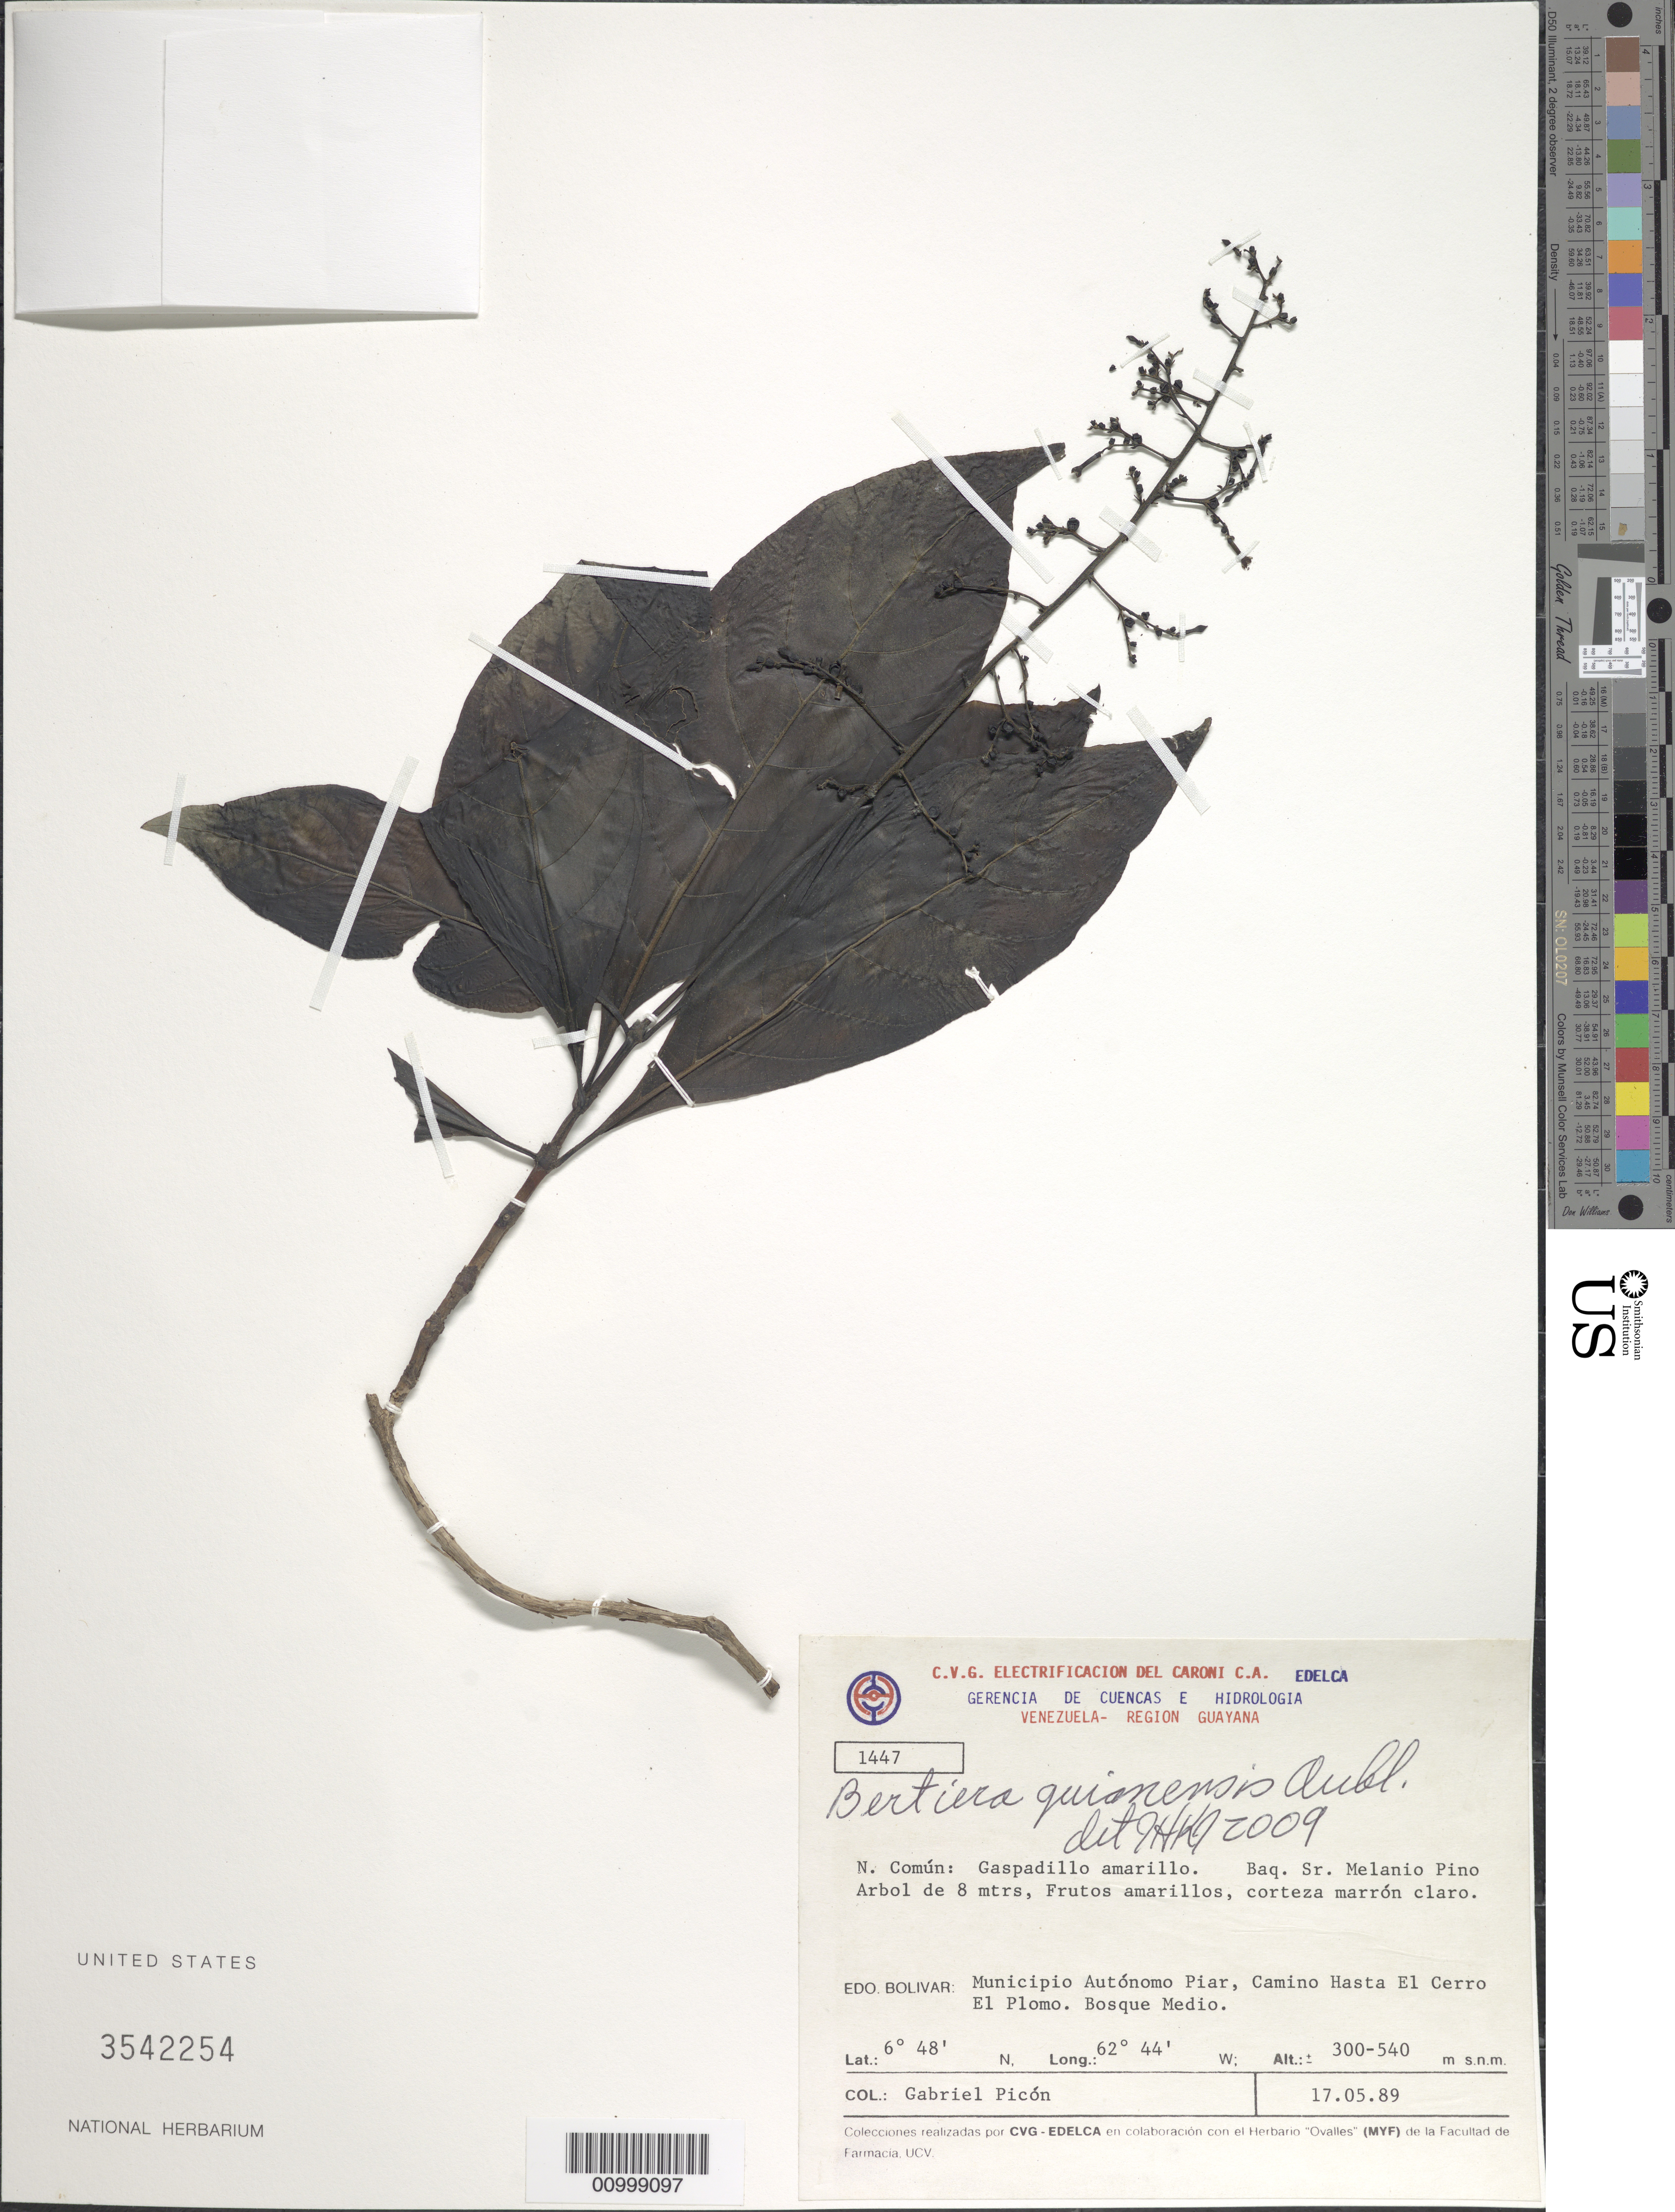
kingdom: Plantae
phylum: Tracheophyta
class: Magnoliopsida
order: Gentianales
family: Rubiaceae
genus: Bertiera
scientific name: Bertiera guianensis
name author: Aubl.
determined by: Kirkbride, J. H.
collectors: G. Picón Navas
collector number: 1447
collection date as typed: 17-May-89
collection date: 1989-05-17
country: Venezuela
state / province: Bolívar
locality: Municipio Autonomo Piar, Camino Hasta El Cerro El Plomo. Bosque Medio.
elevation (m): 300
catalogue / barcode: US 3542254